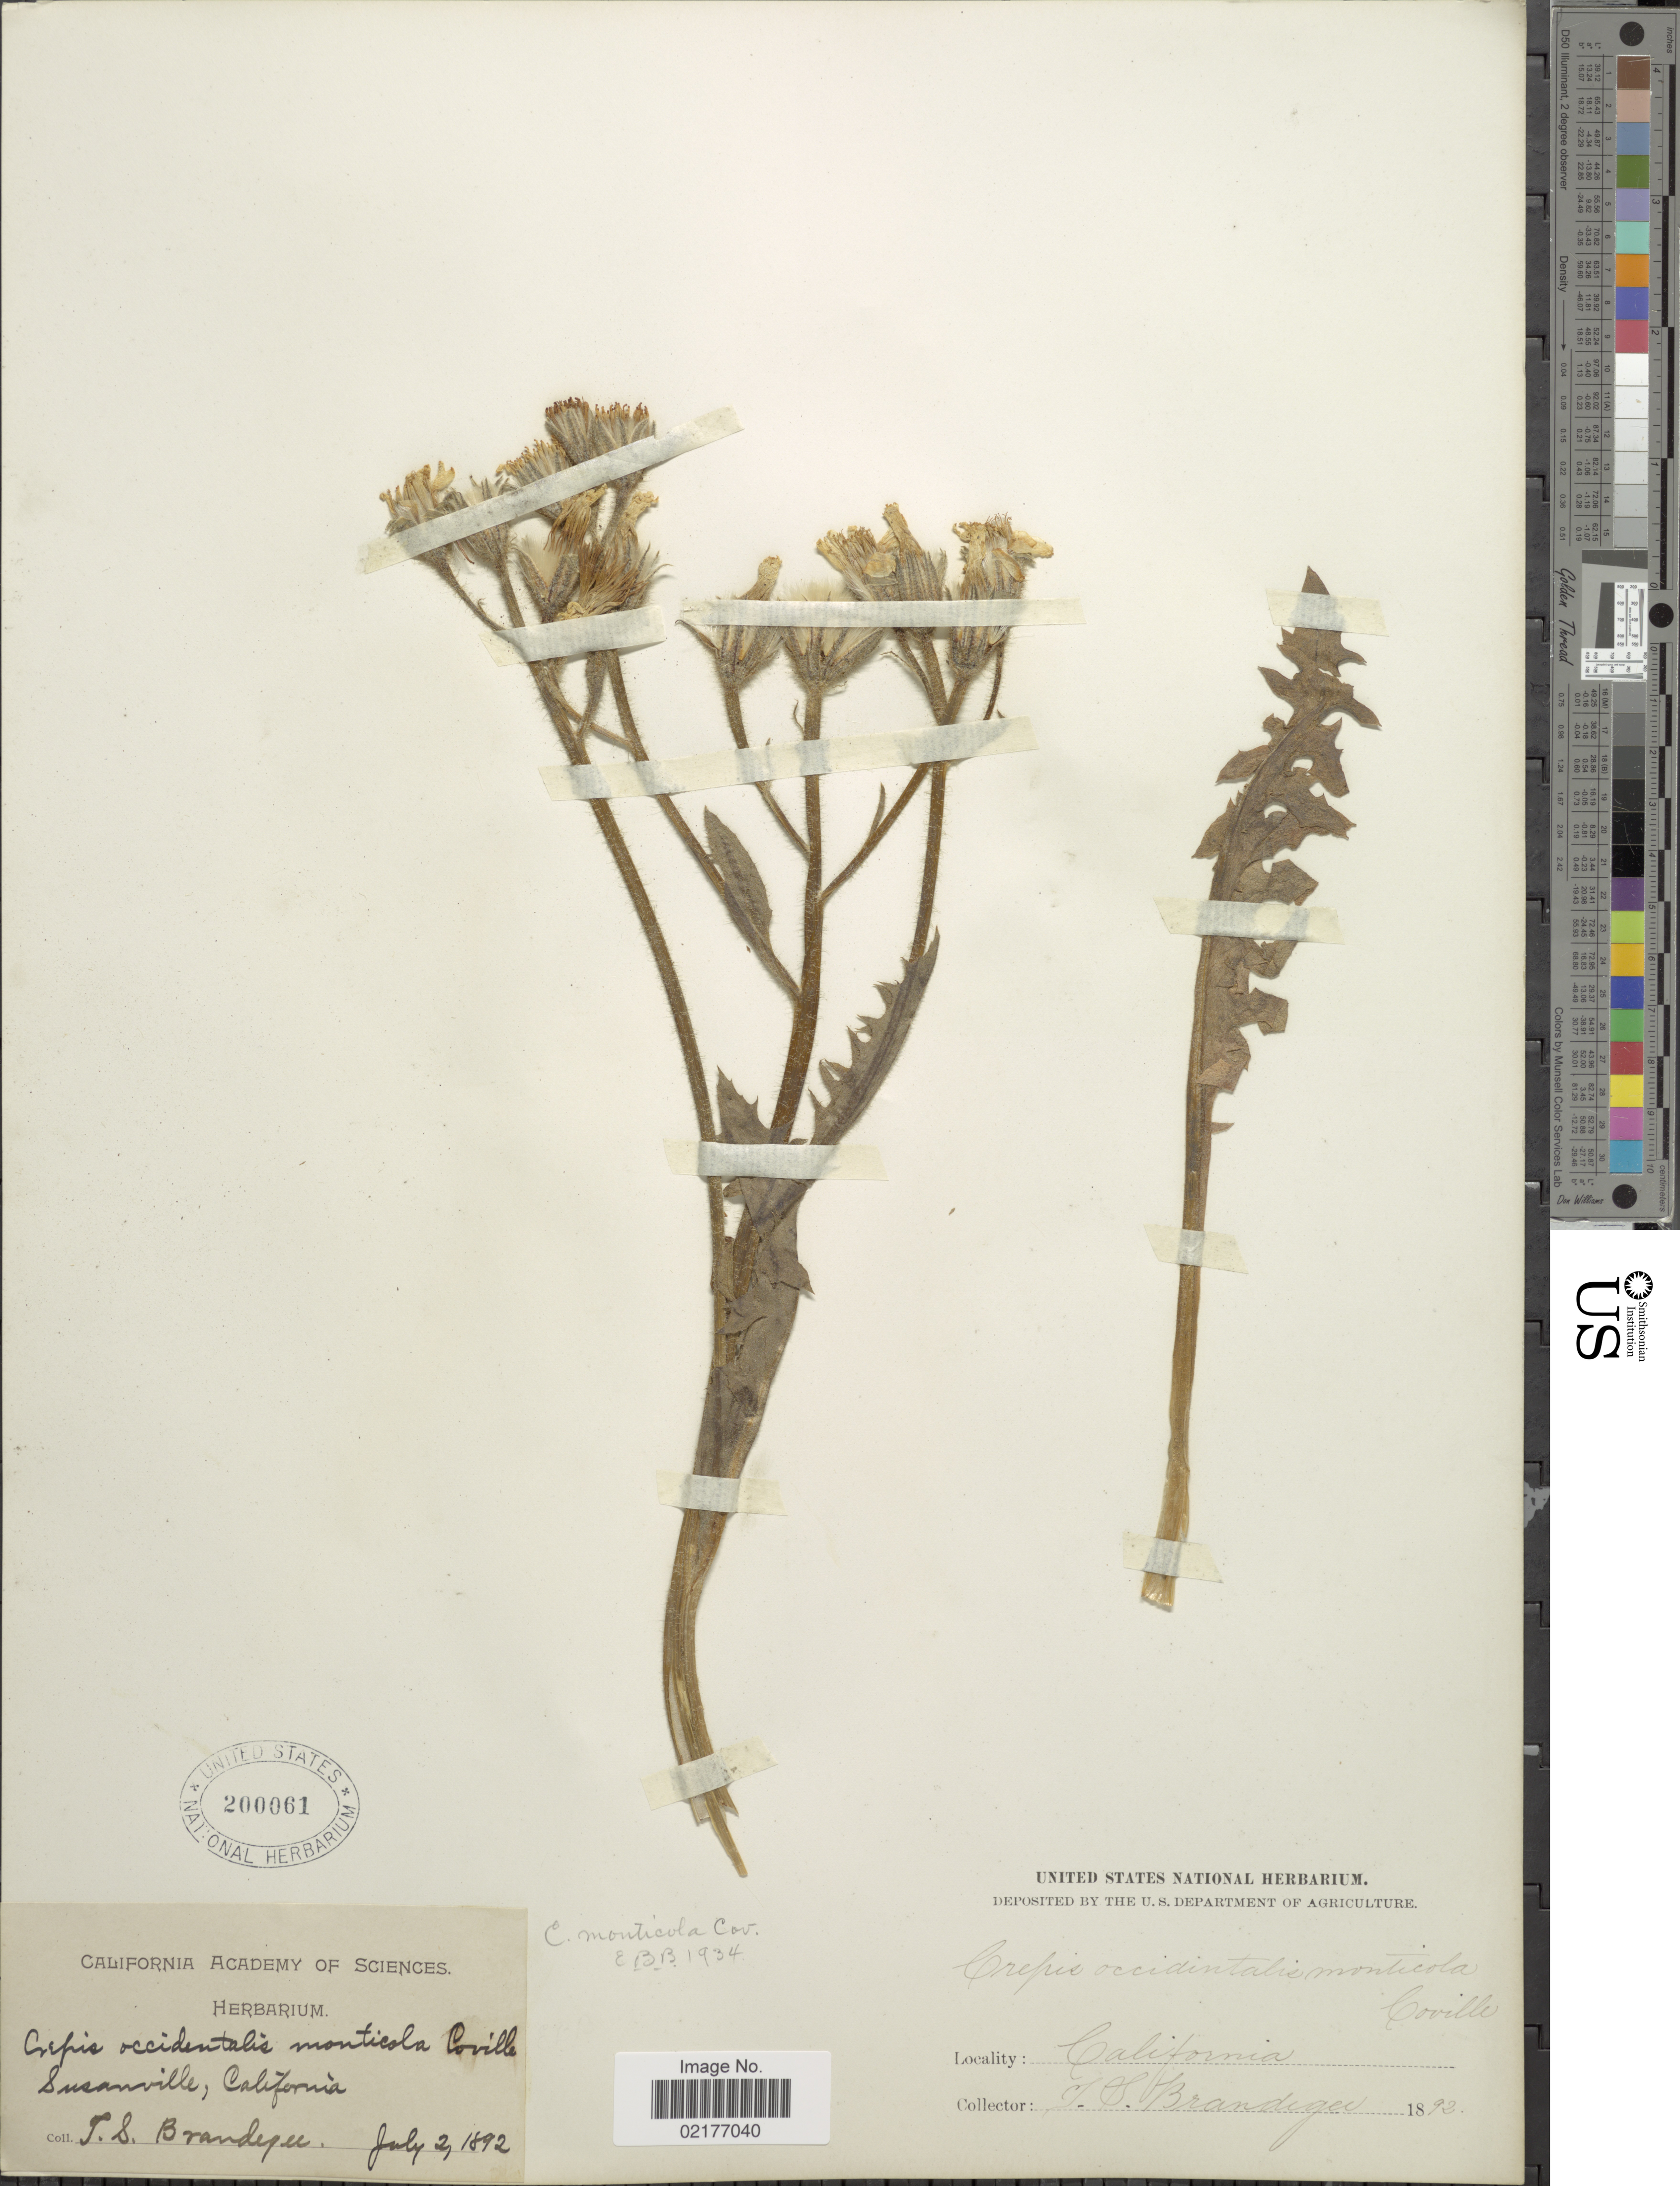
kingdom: Plantae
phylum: Tracheophyta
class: Magnoliopsida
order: Asterales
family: Asteraceae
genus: Crepis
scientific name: Crepis monticola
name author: Coville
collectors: T. S. Brandegee (herbarium)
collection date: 1892-07-02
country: United States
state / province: California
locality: Susanville, California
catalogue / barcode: US 200061